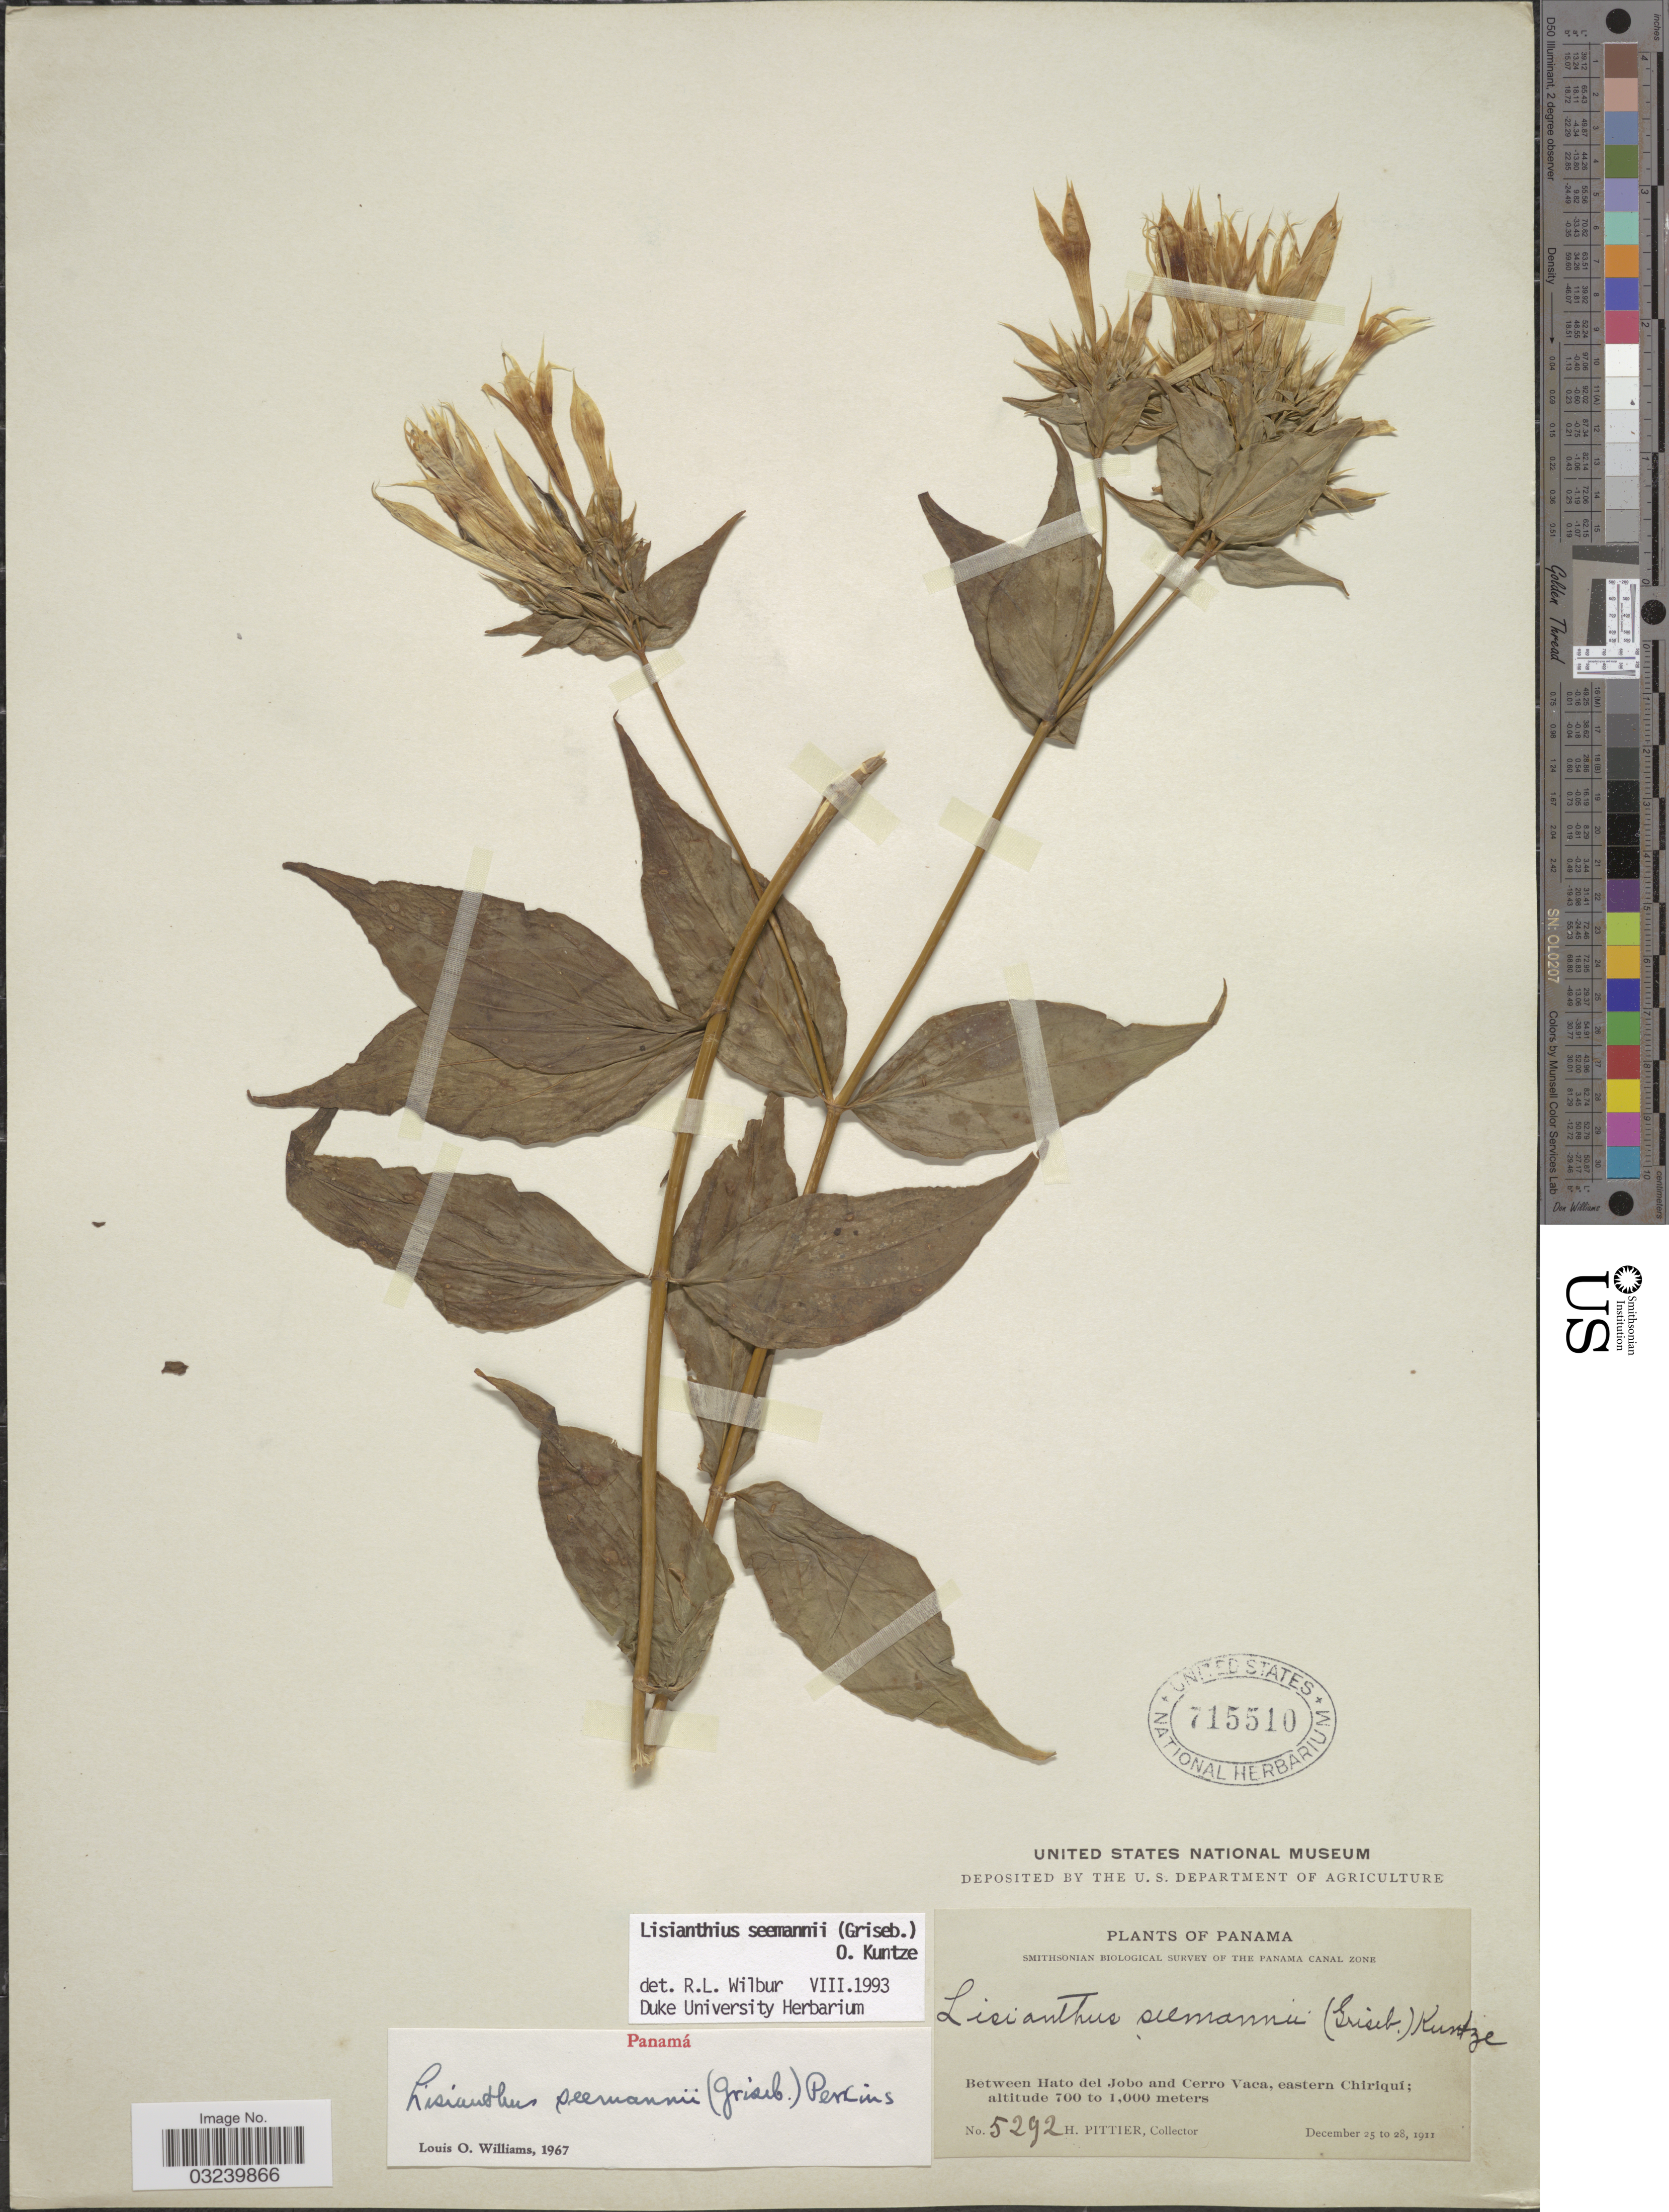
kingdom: Plantae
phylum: Tracheophyta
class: Magnoliopsida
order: Gentianales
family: Gentianaceae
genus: Lisianthius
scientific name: Lisianthius seemannii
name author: (Griseb.) Kuntze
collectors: H. F. Pittier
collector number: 5292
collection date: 1911-12-25/1911-12-28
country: Panama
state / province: Chiriqui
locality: Between Hato del Jobo and Cerro Vaca, eastern Chiriquí.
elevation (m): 700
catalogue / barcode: US 715510